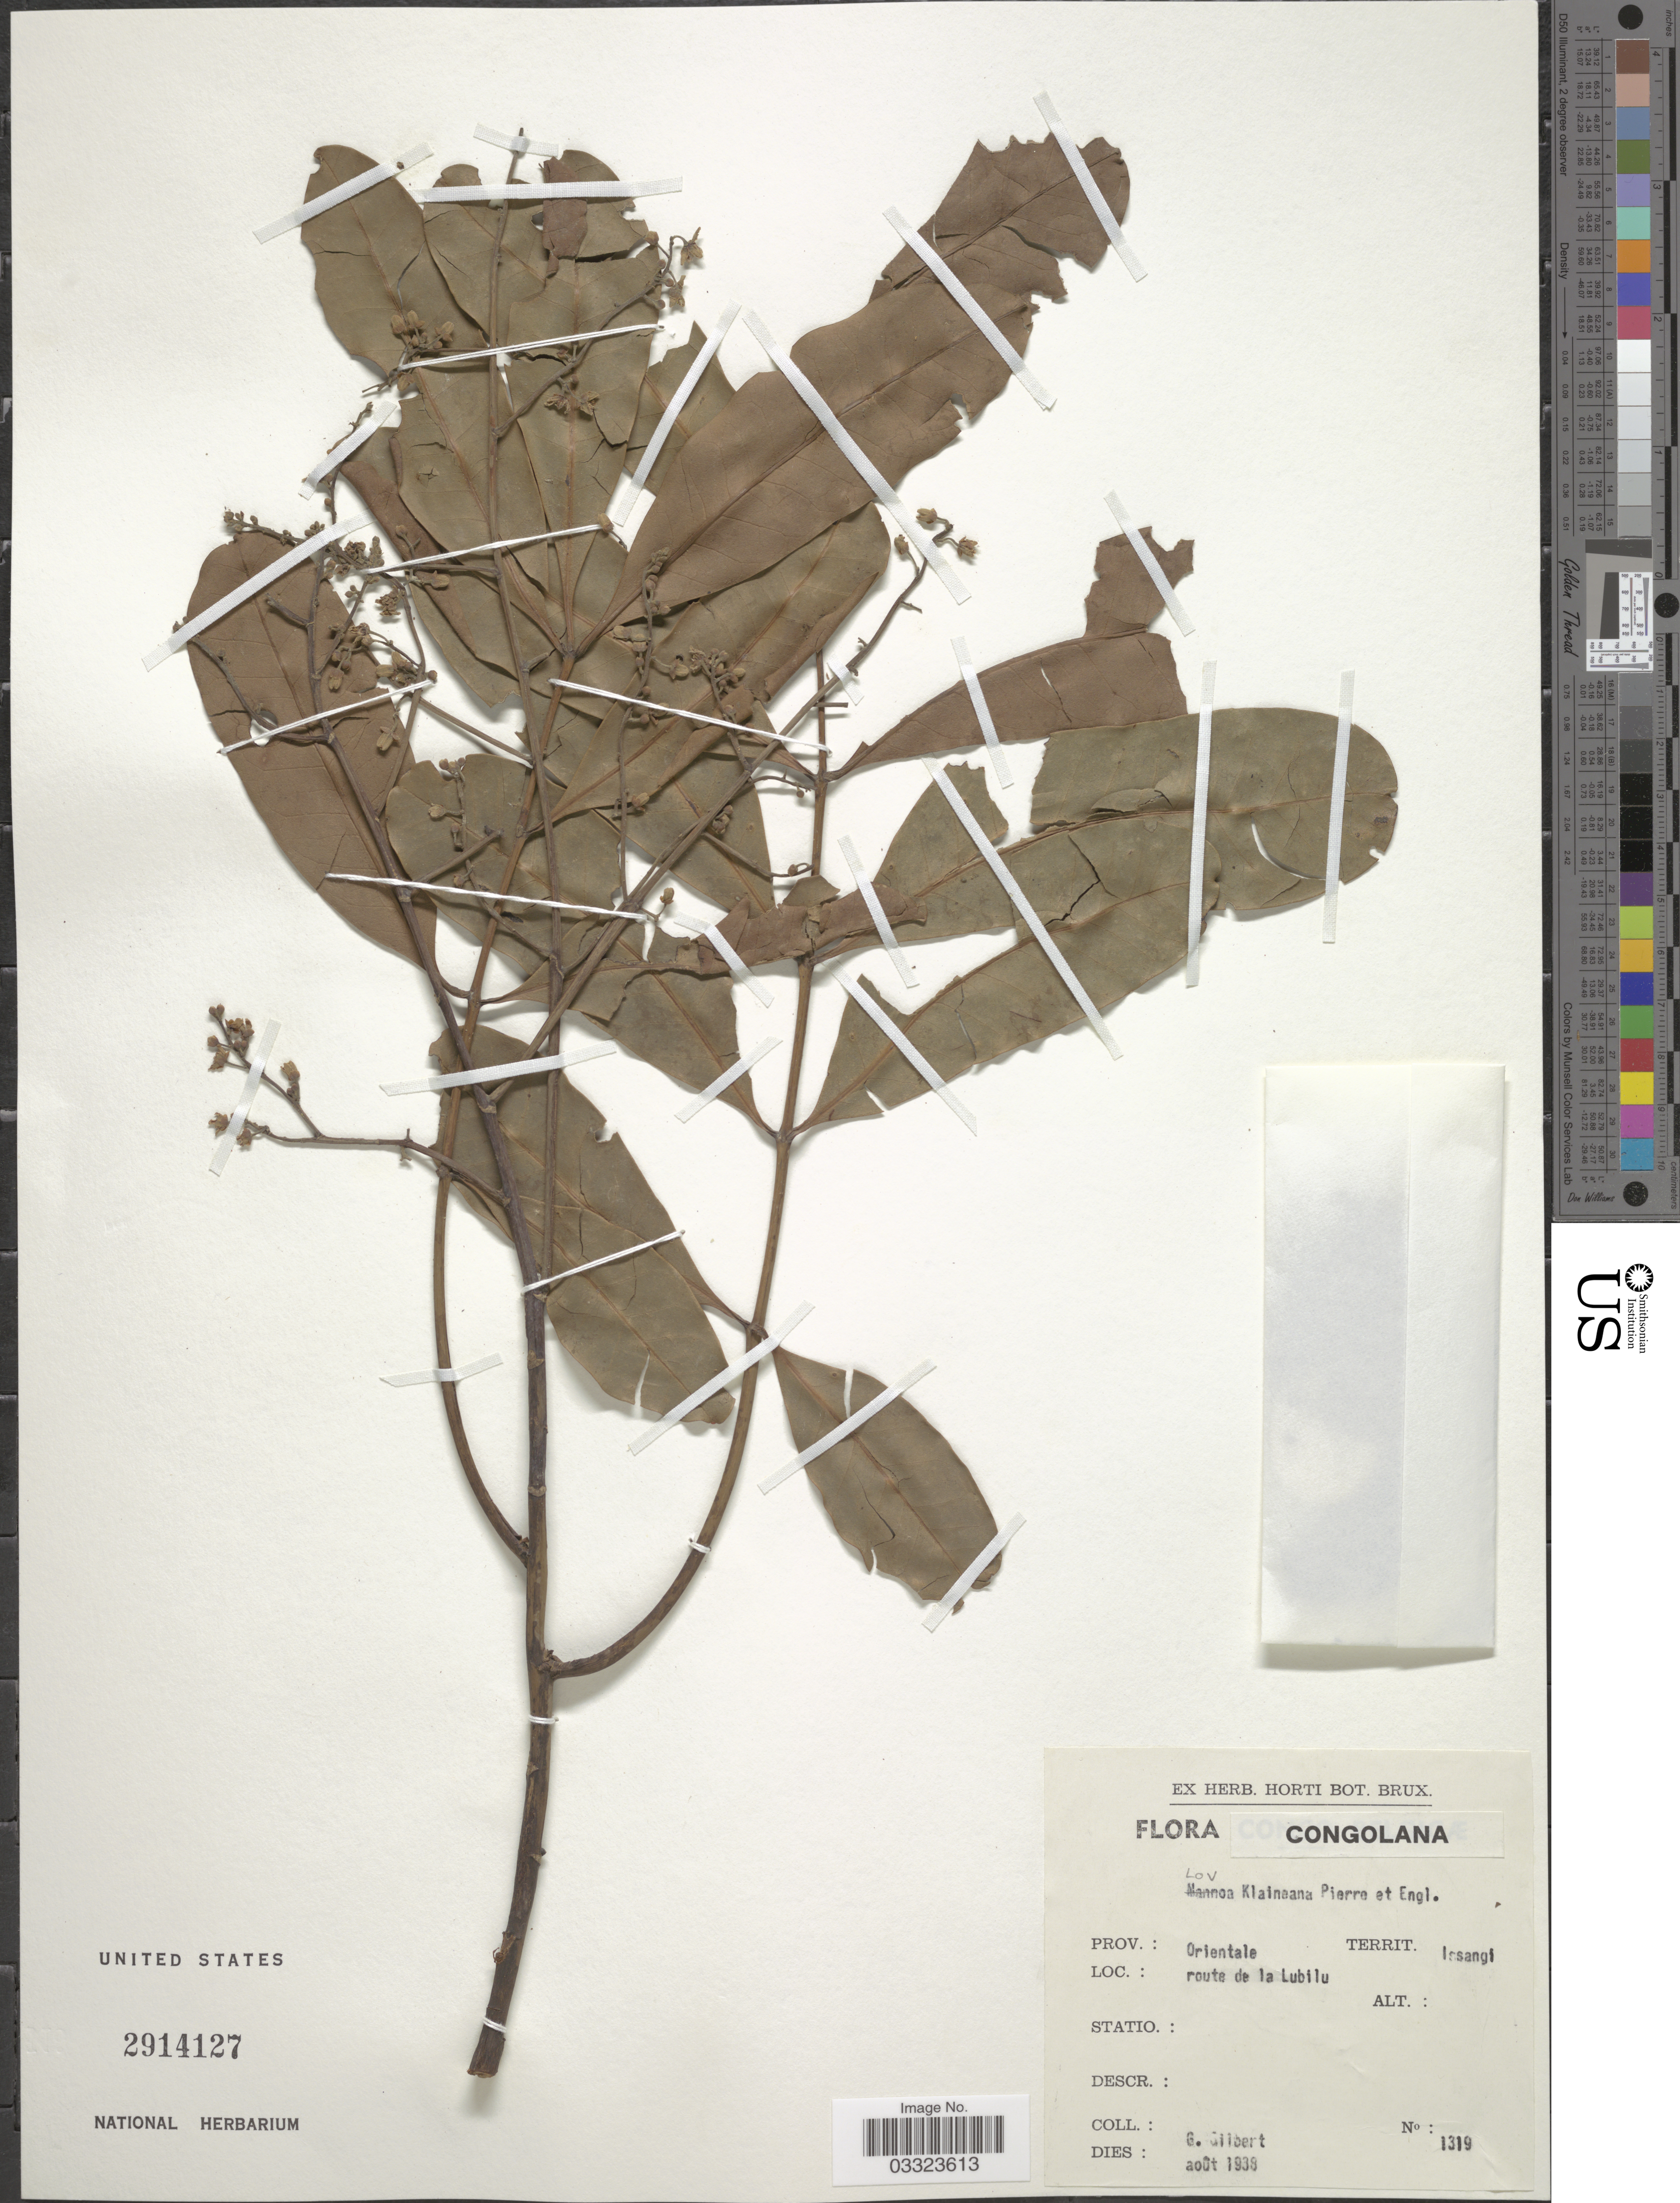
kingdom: Plantae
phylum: Tracheophyta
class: Magnoliopsida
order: Sapindales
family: Meliaceae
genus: Lovoa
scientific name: Lovoa klaineana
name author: Pierre ex Sprague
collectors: G. Gilbert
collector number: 1319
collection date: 1939-08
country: Congo, Democratic Republic of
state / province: Tshopo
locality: Congolana. Prov.: Orientale, Territ. Isangi, route de la Lubilu.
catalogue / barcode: US 2914127